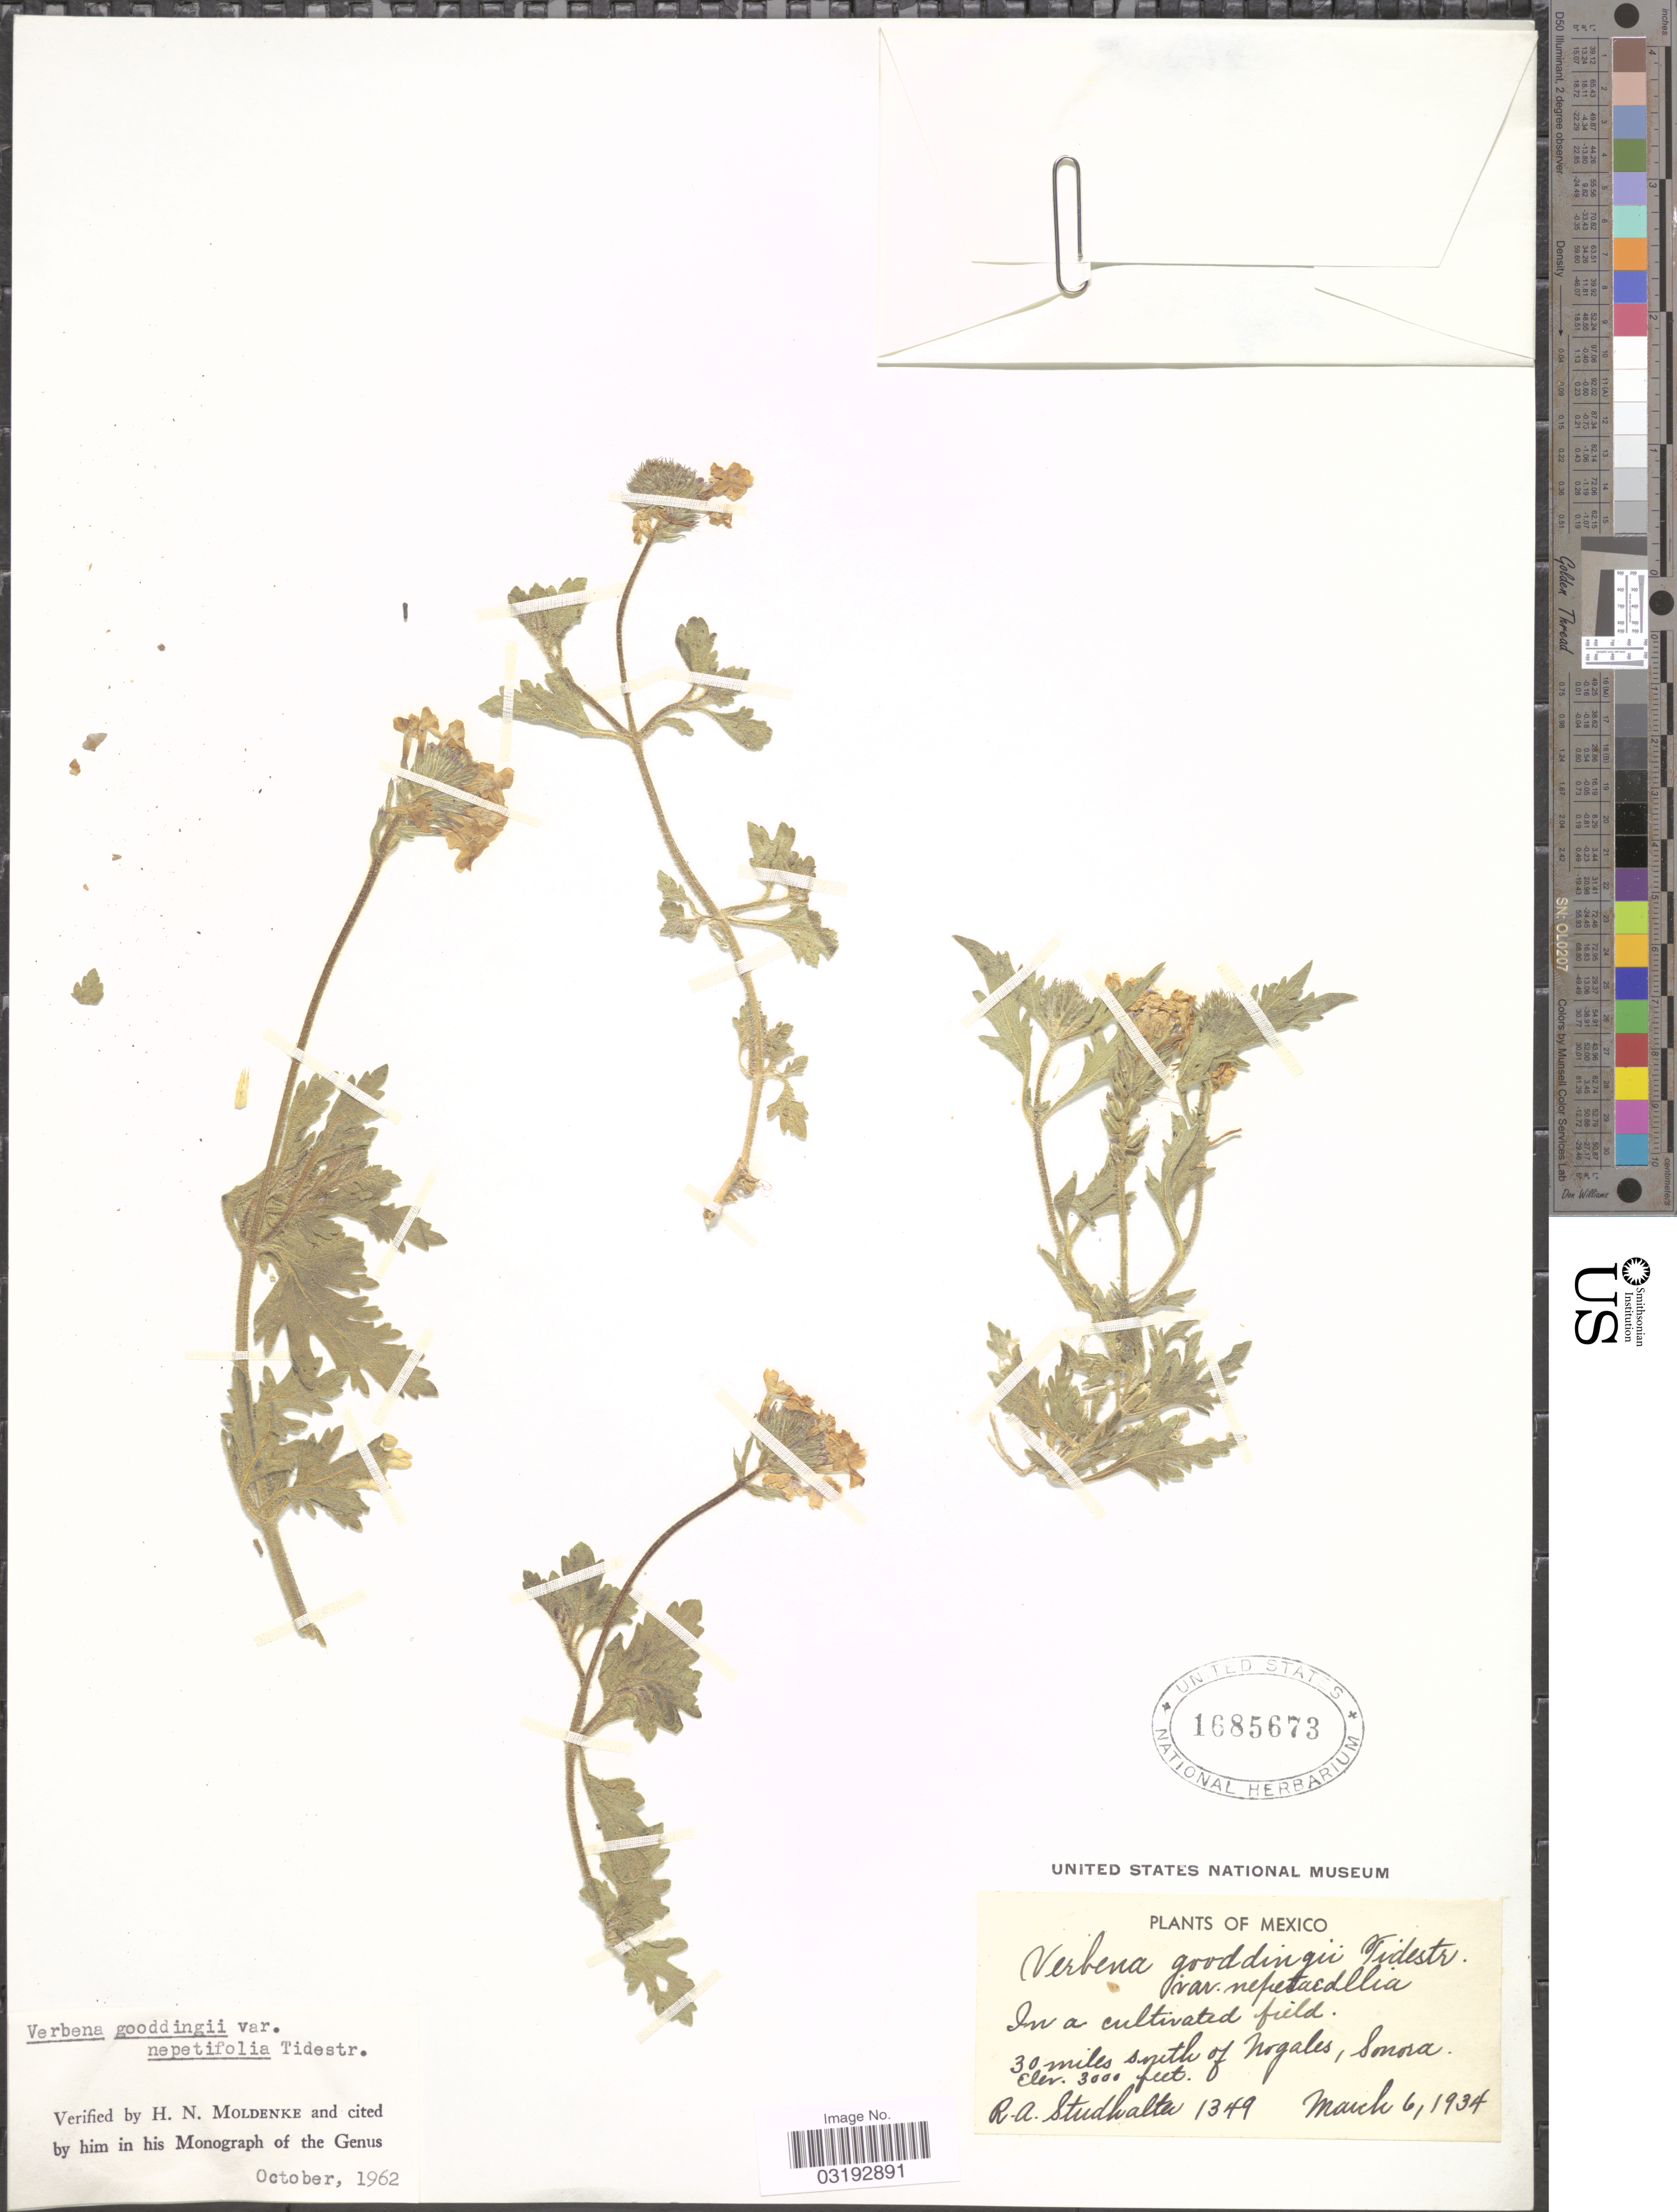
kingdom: Plantae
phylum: Tracheophyta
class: Magnoliopsida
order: Lamiales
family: Verbenaceae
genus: Verbena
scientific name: Verbena gooddingii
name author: Briq.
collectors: R. Studhalter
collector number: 1349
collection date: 1934-03-06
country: Mexico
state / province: Sonora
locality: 30 miles south of Nogales.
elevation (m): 914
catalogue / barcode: US 1685673